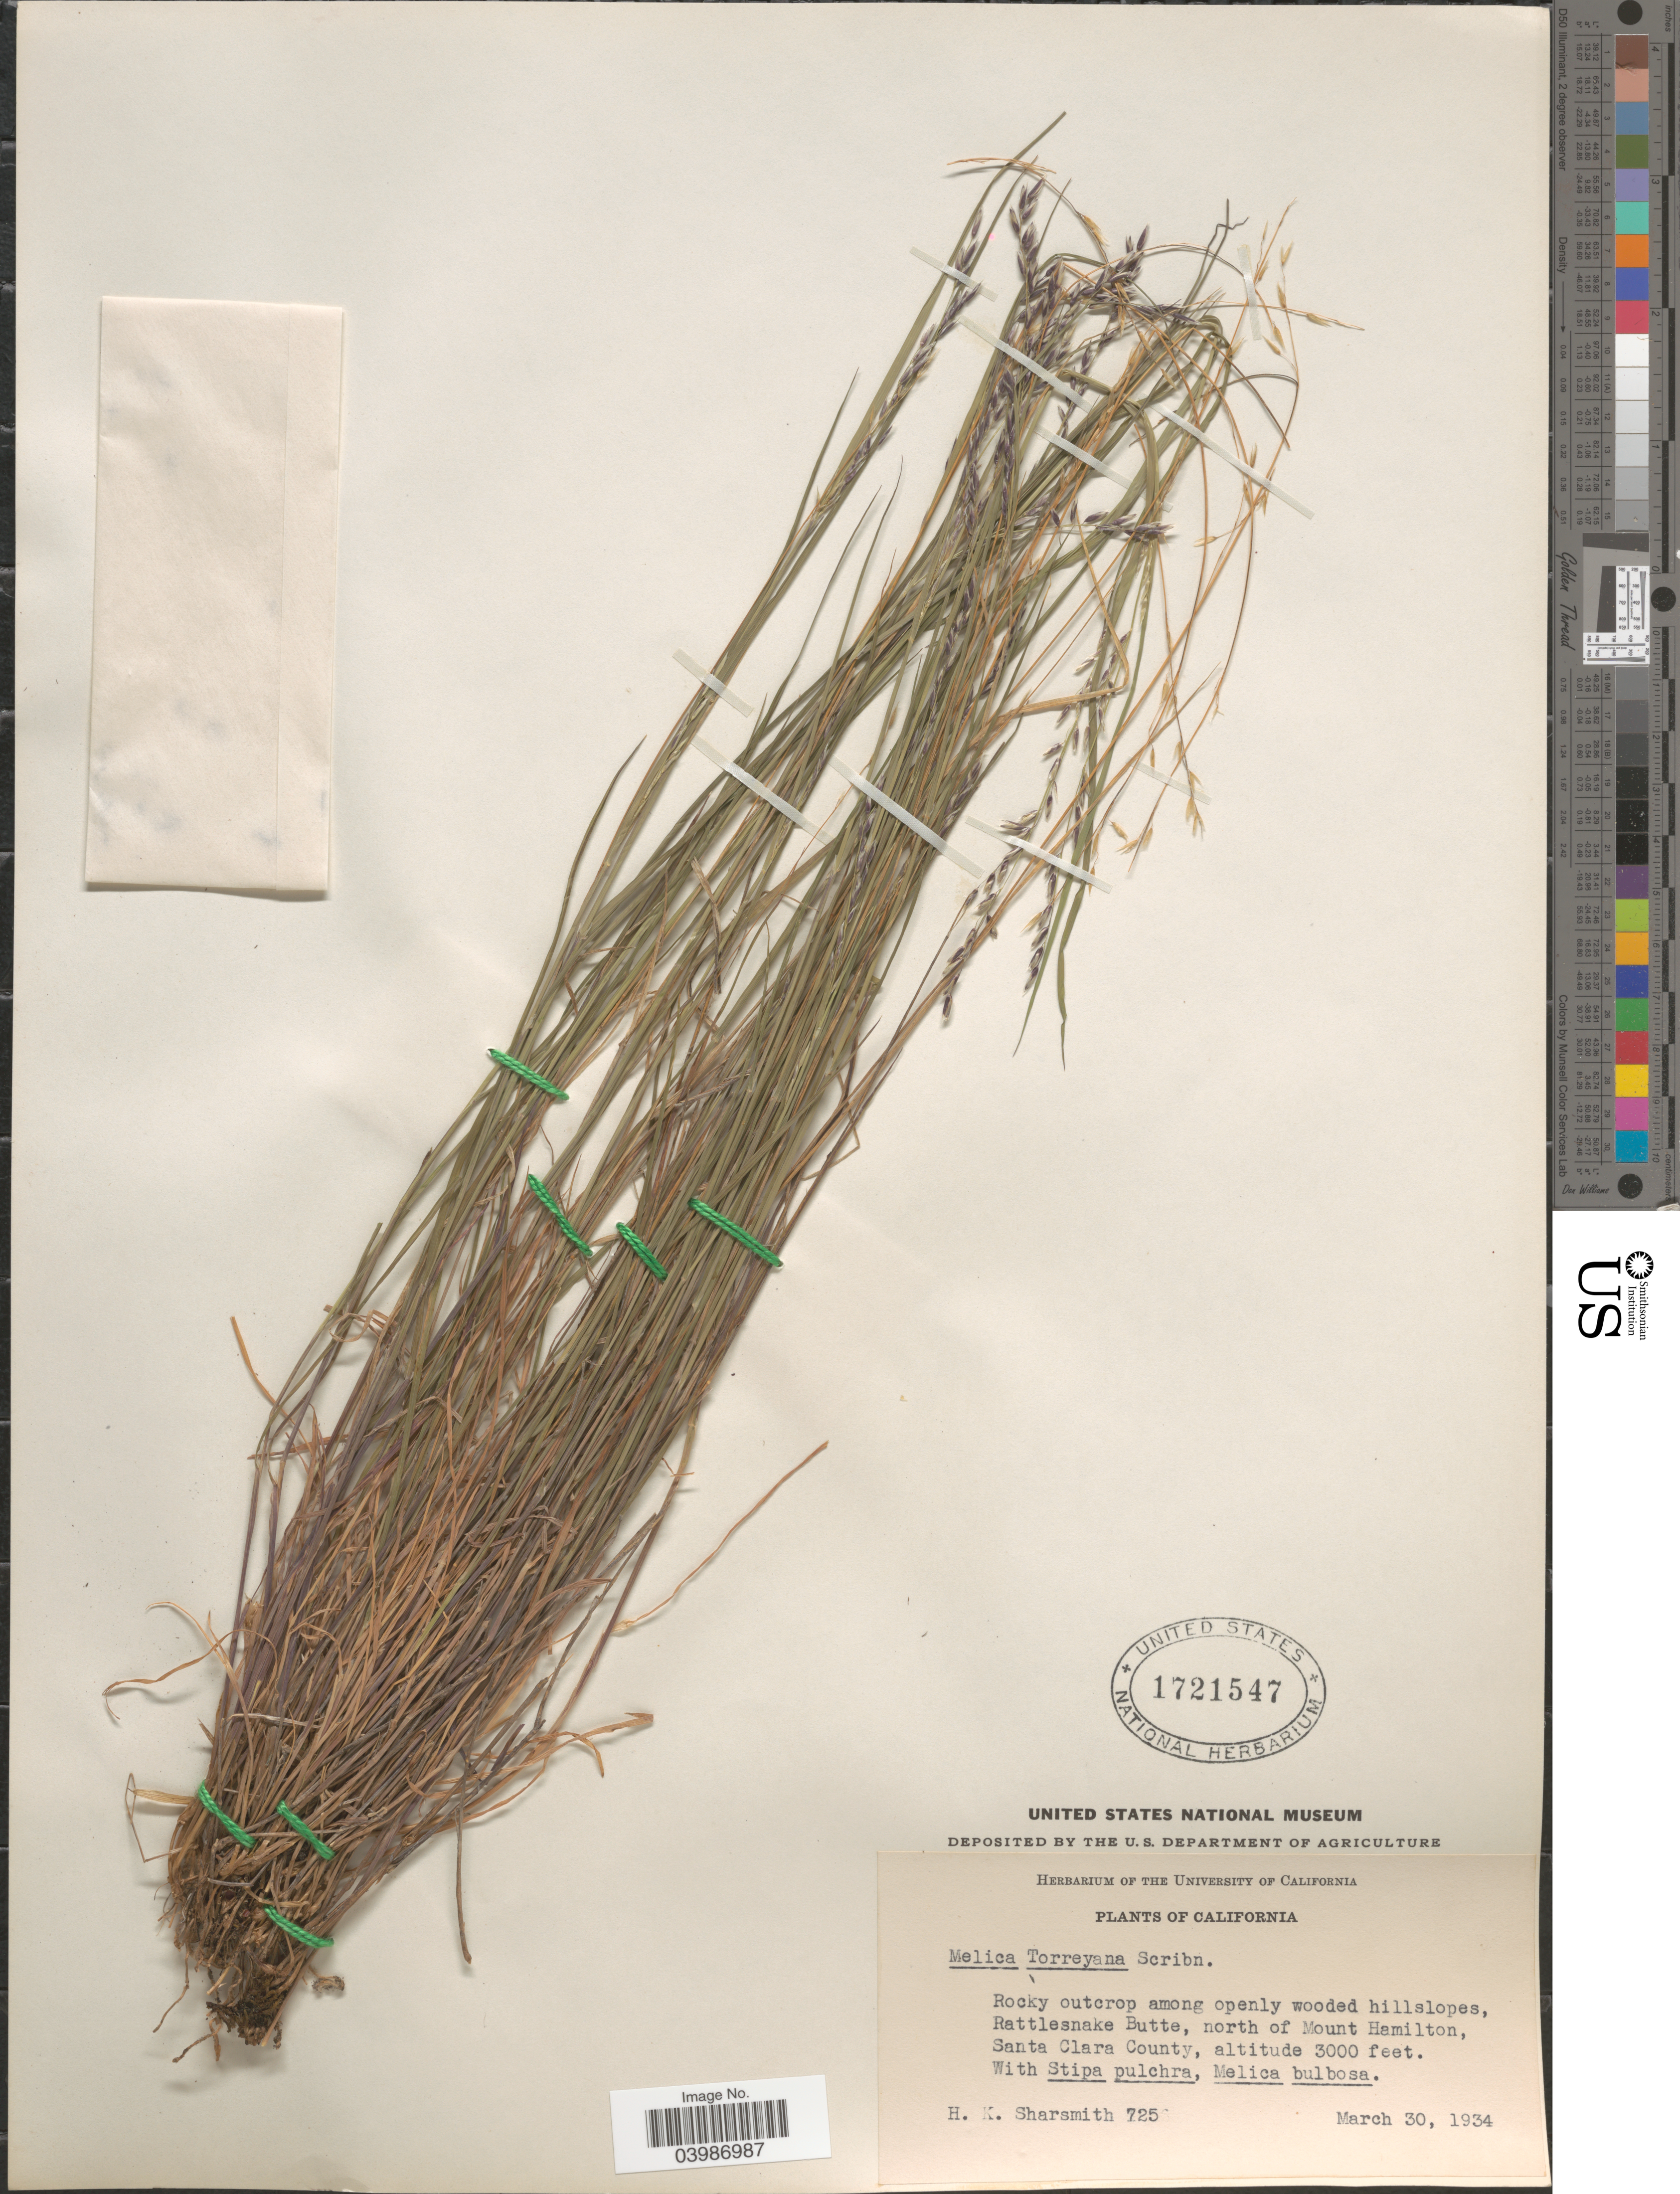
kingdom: Plantae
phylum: Tracheophyta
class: Liliopsida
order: Poales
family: Poaceae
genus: Melica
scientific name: Melica torreyana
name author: Scribn.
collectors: H. Sharsmith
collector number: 725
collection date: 1934-03-30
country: United States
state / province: California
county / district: Santa Clara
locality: Rattlesnake Butte, north of Mount Hamilton, Santa Clara County.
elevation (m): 914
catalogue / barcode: US 1721547